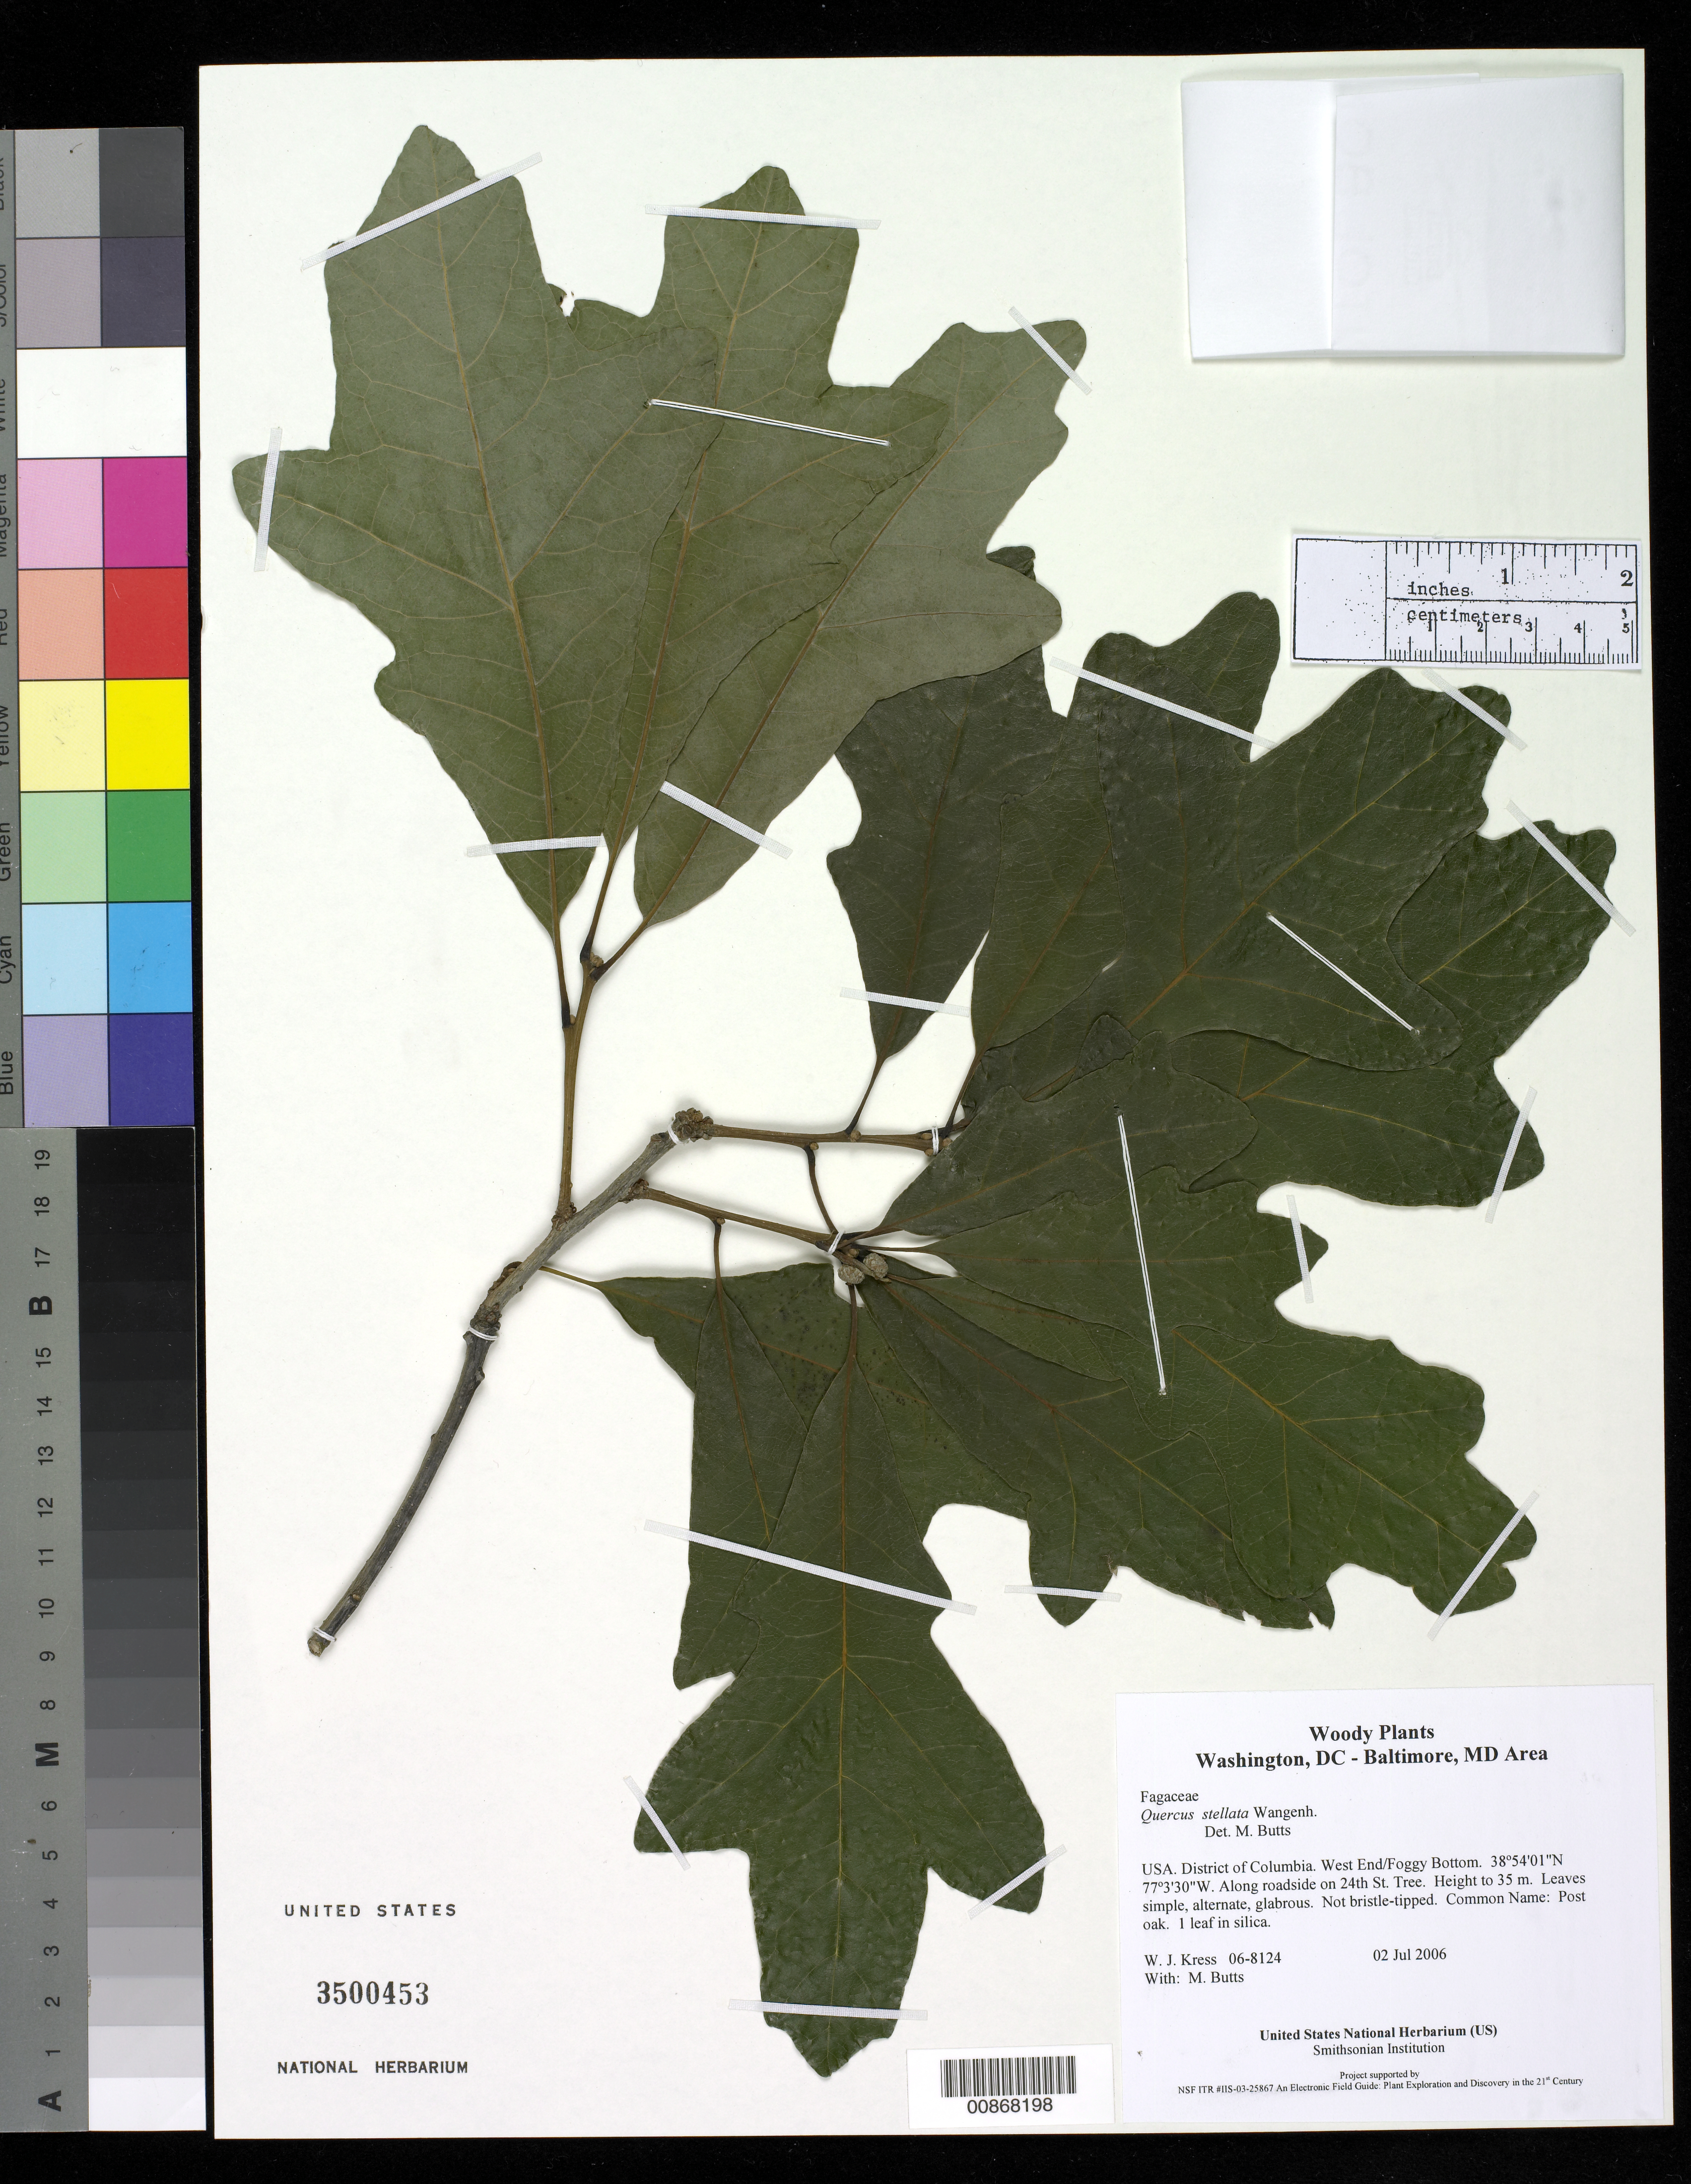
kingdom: Plantae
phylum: Tracheophyta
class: Magnoliopsida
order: Fagales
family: Fagaceae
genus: Quercus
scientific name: Quercus stellata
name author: Wangenh.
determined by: Butts, M. B.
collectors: W. J. Kress & M. B. Butts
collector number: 06-8124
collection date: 2006-07-02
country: United States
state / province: District of Columbia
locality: West End/Foggy Bottom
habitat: Along roadside on 24th St.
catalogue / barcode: US 3500453